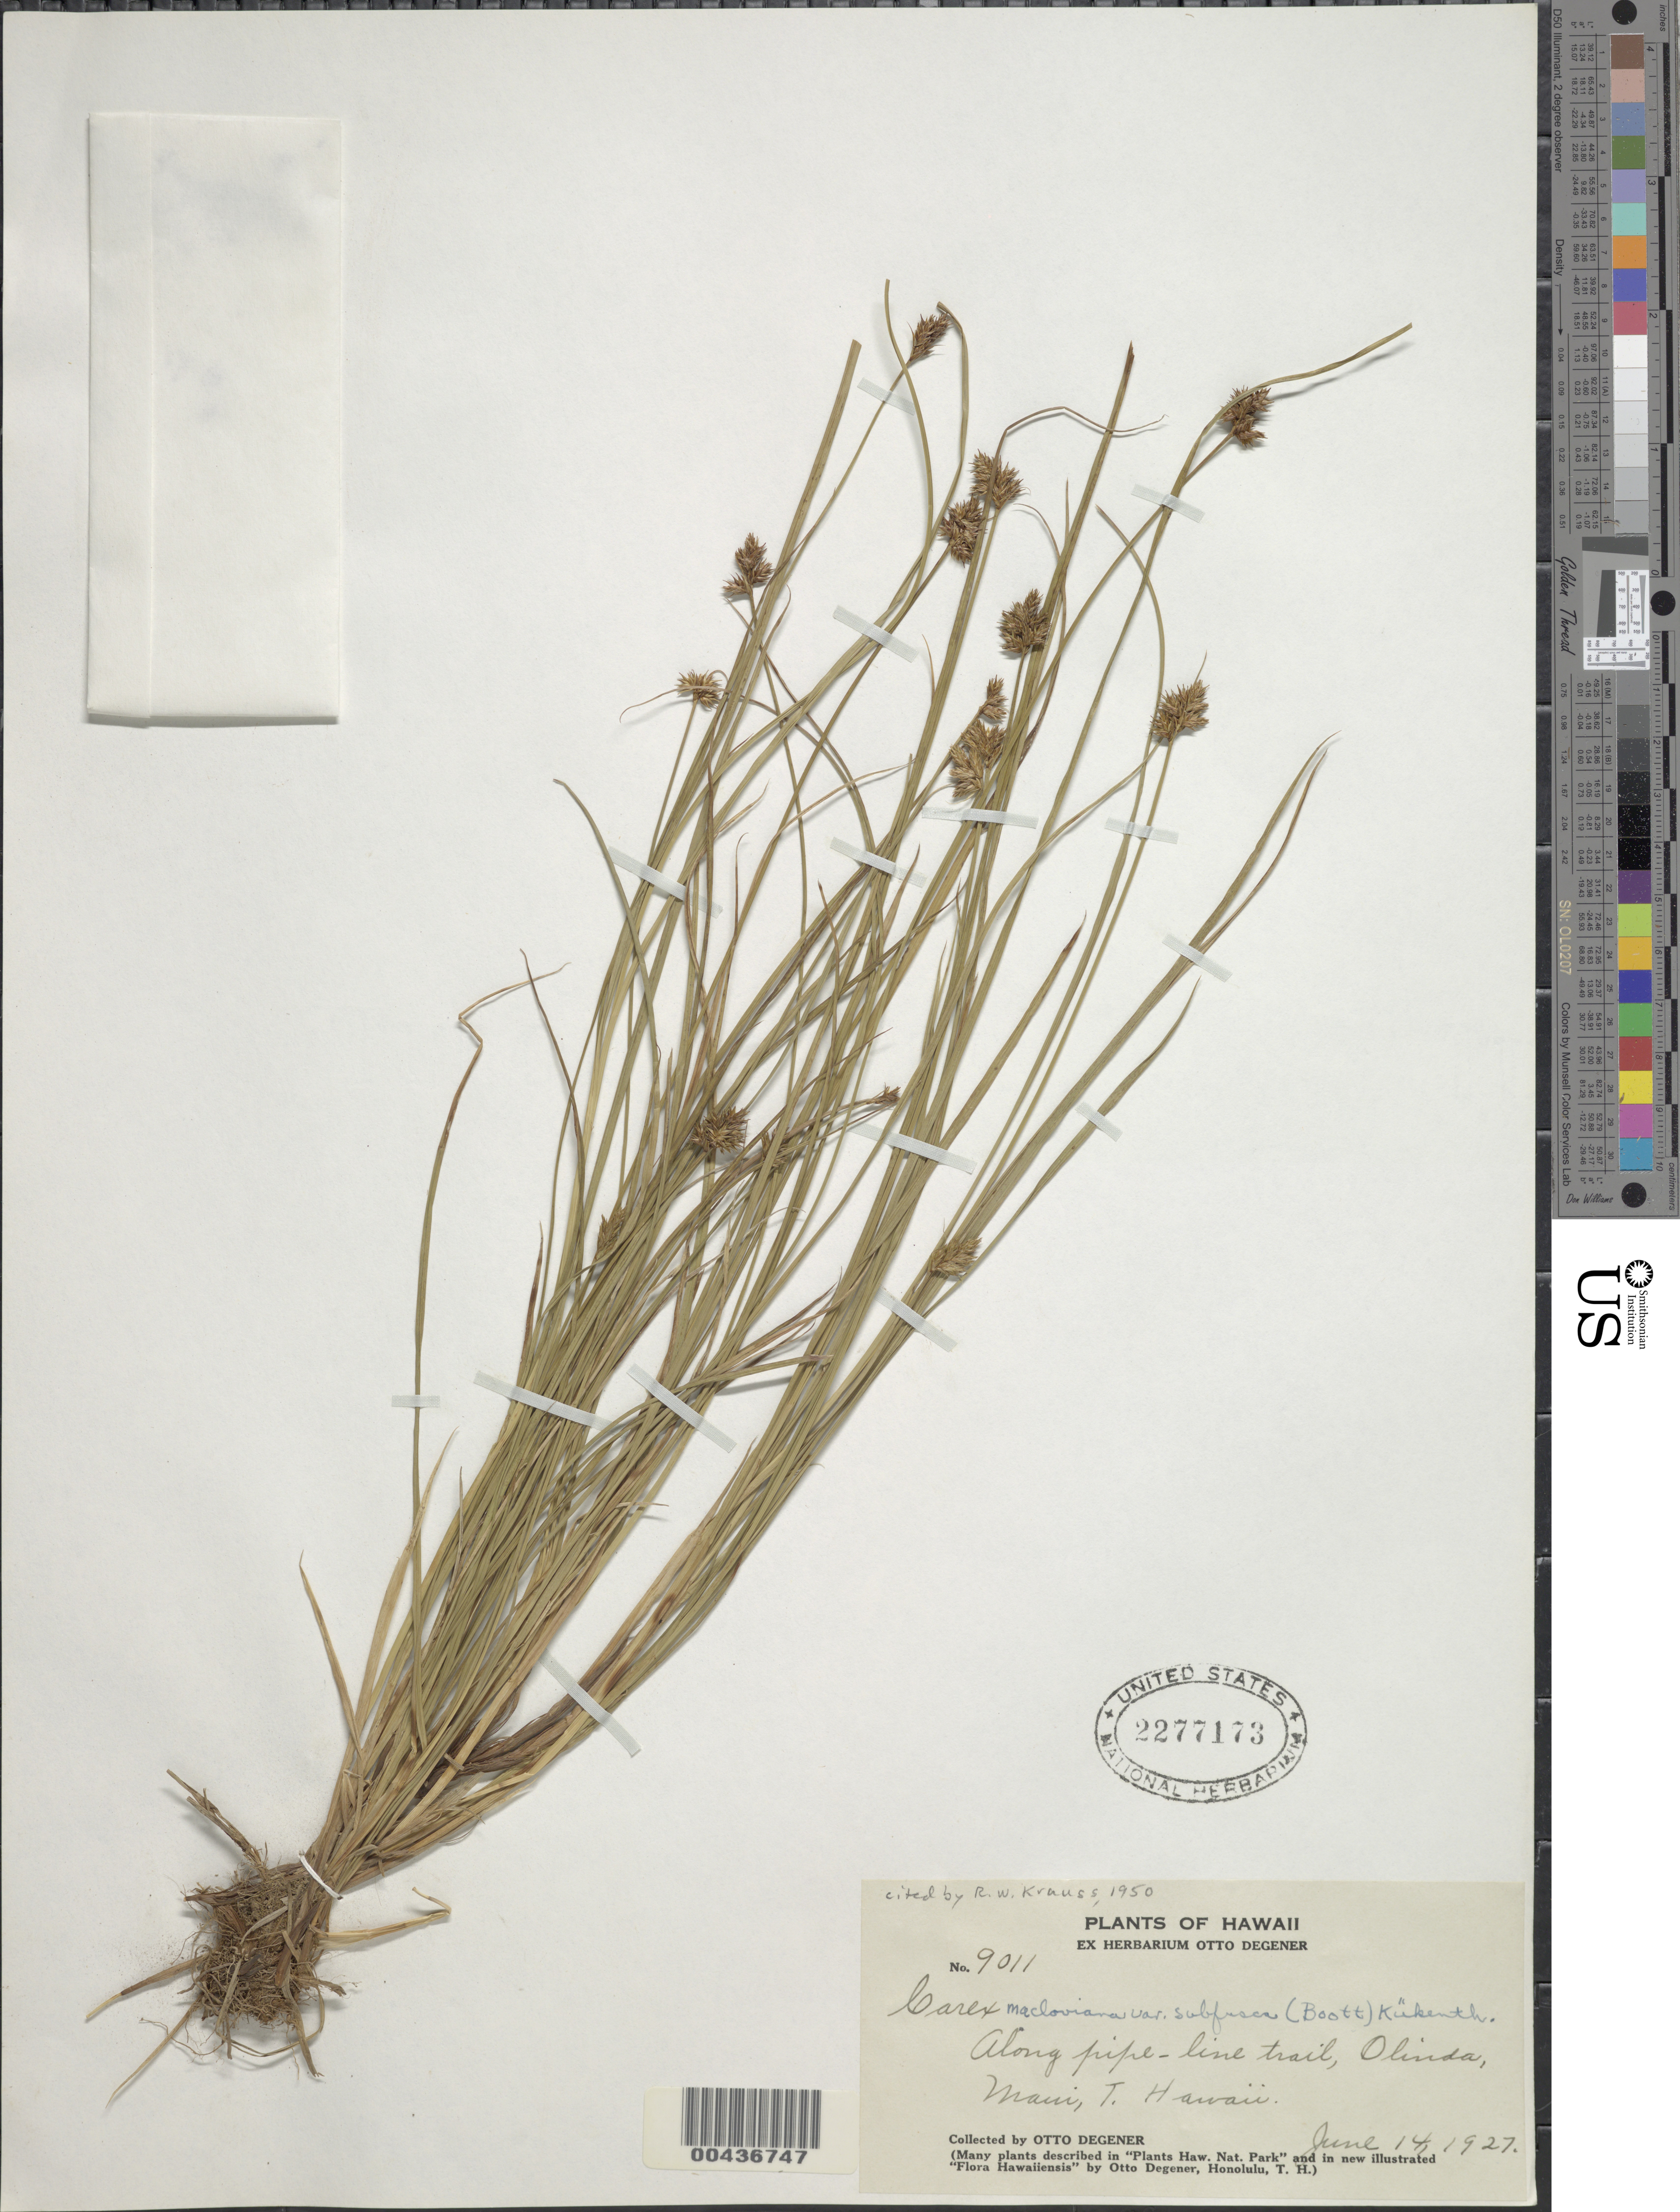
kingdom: Plantae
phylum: Tracheophyta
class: Liliopsida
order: Poales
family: Cyperaceae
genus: Carex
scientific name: Carex subfusca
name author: W. Boott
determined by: Wagner, W. L., (BOT), Smithsonian Institution - National Museum of Natural History (UNITED STATES)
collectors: O. Degener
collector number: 9011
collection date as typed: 14 Jun 1927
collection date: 1927-06-14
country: United States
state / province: Hawaii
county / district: Maui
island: Maui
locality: Along pipe-line trail, Olinda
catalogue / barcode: US 2277173